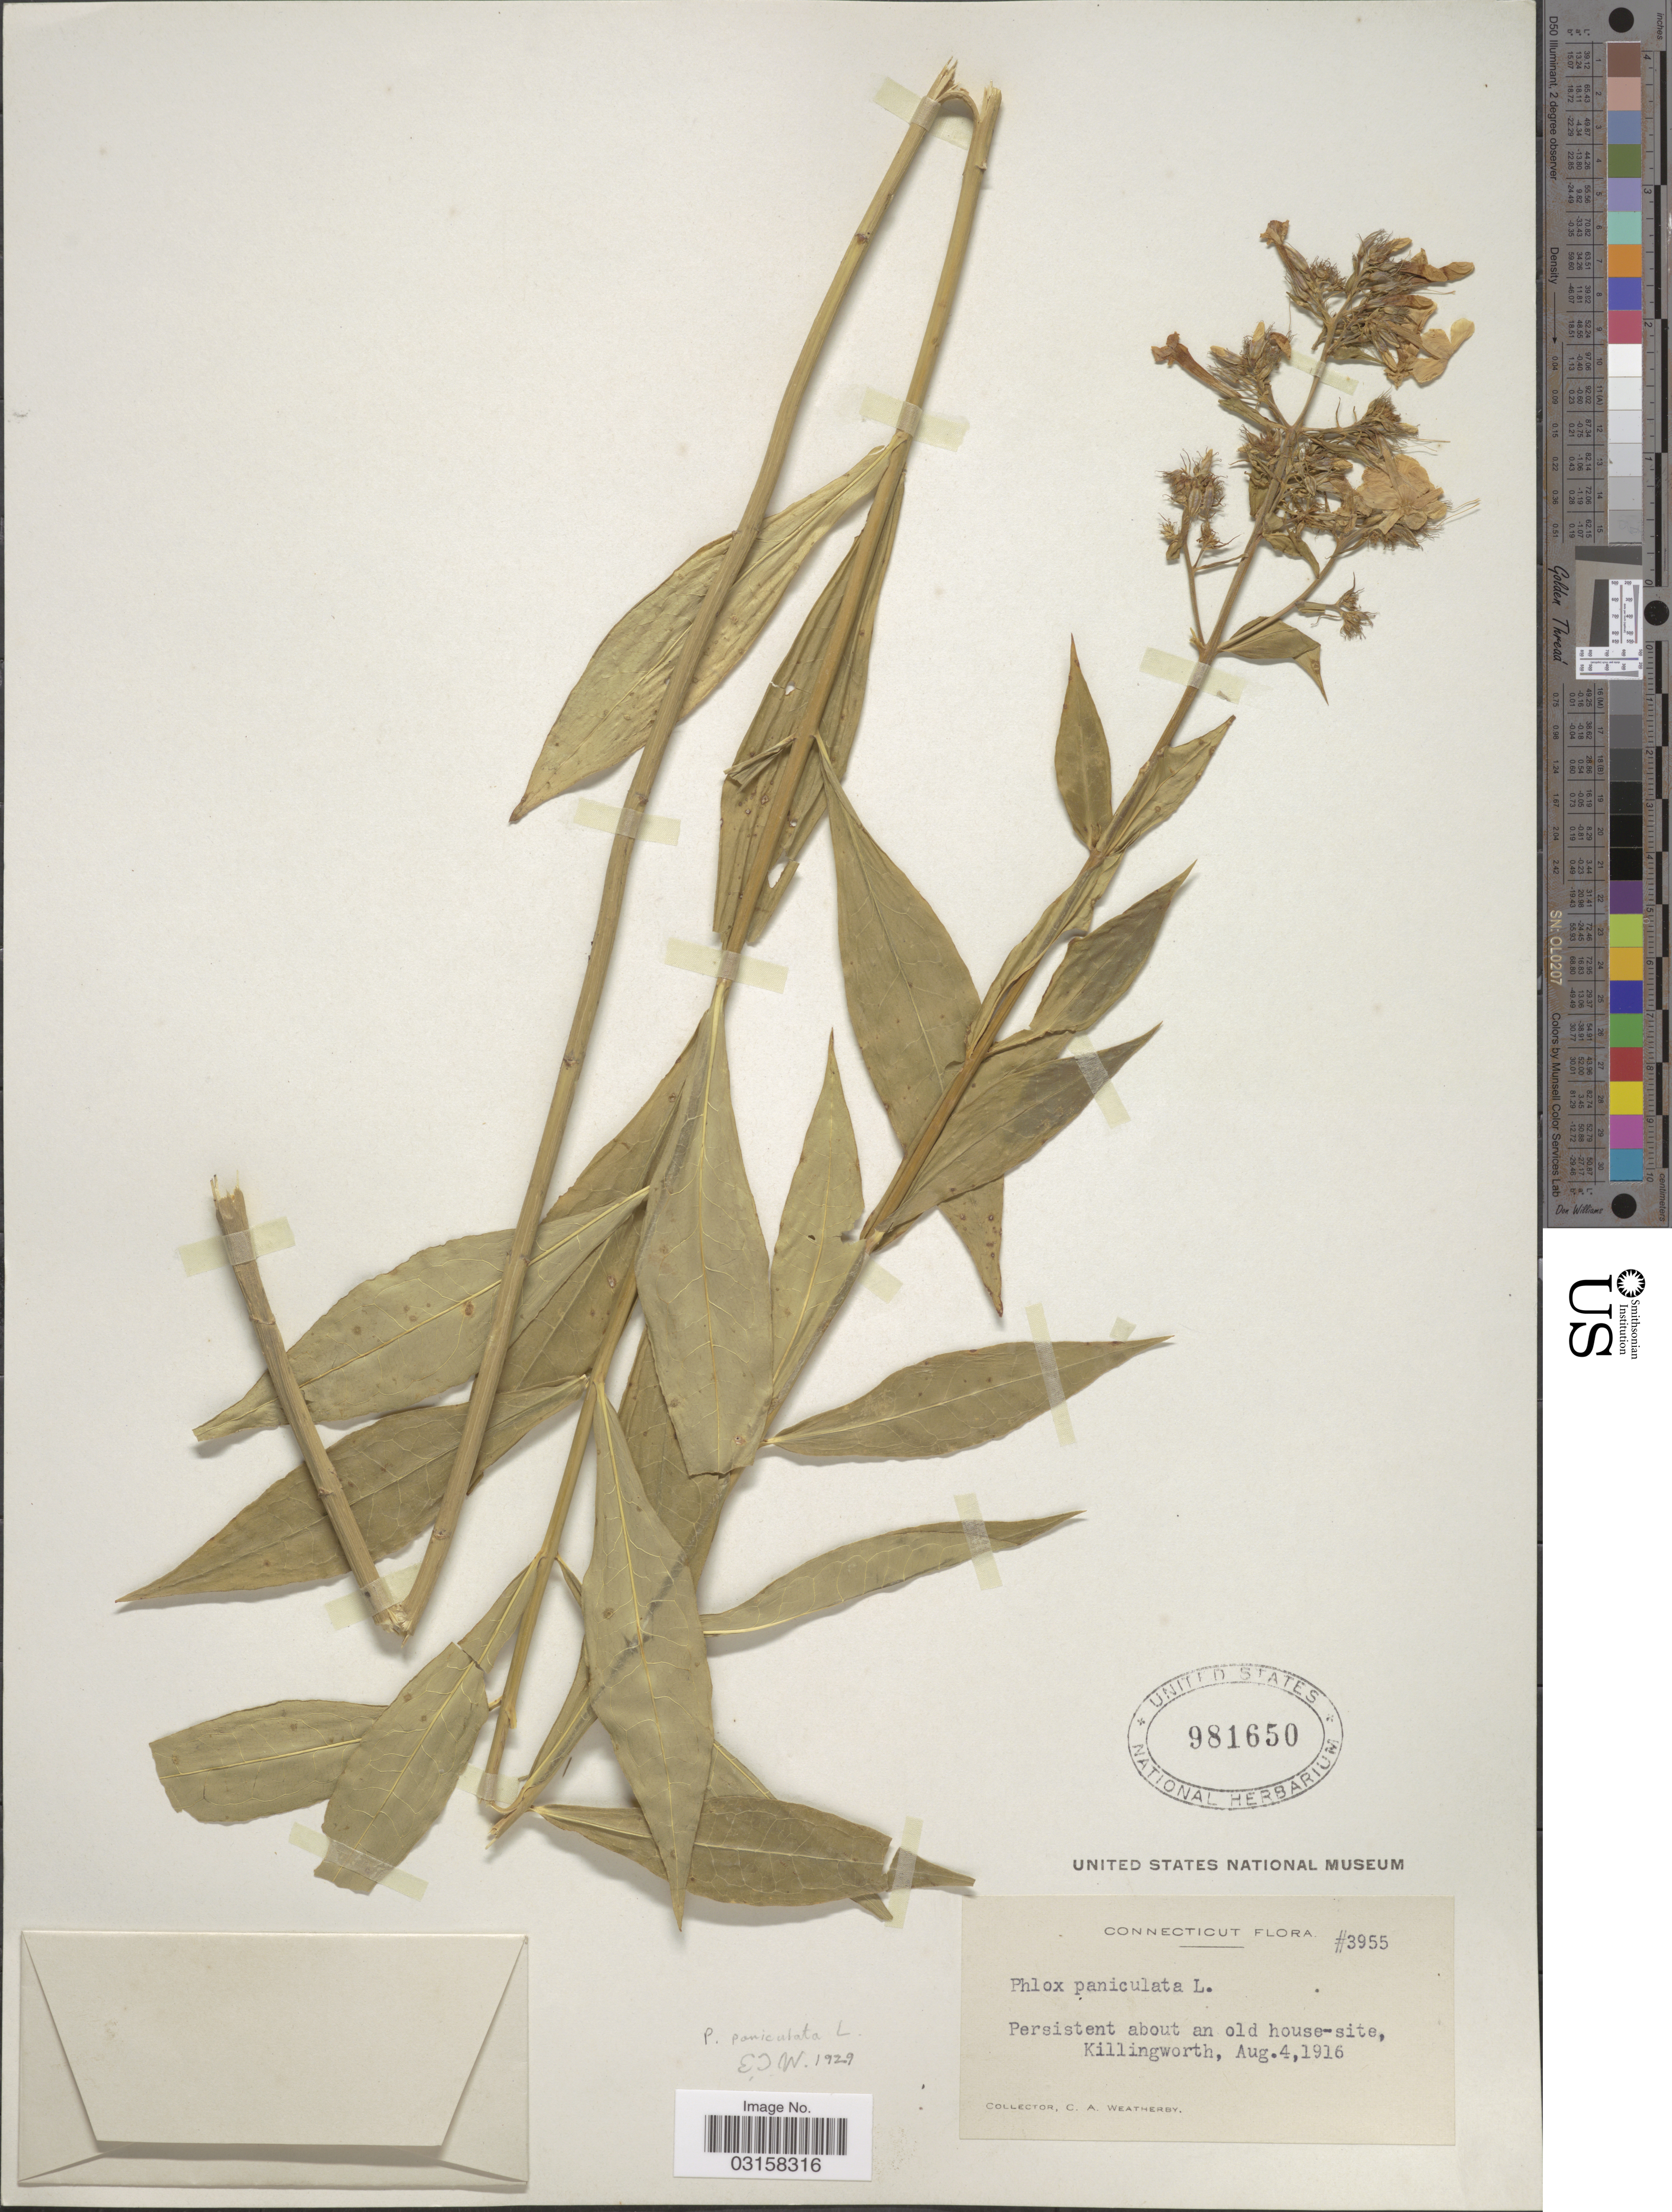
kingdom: Plantae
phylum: Tracheophyta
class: Magnoliopsida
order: Ericales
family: Polemoniaceae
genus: Phlox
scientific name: Phlox paniculata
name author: L.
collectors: C. A. Weatherby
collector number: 3955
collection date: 1916-08-04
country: United States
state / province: Connecticut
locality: Persistent about an old house-site, Killingworth.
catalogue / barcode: US 981650